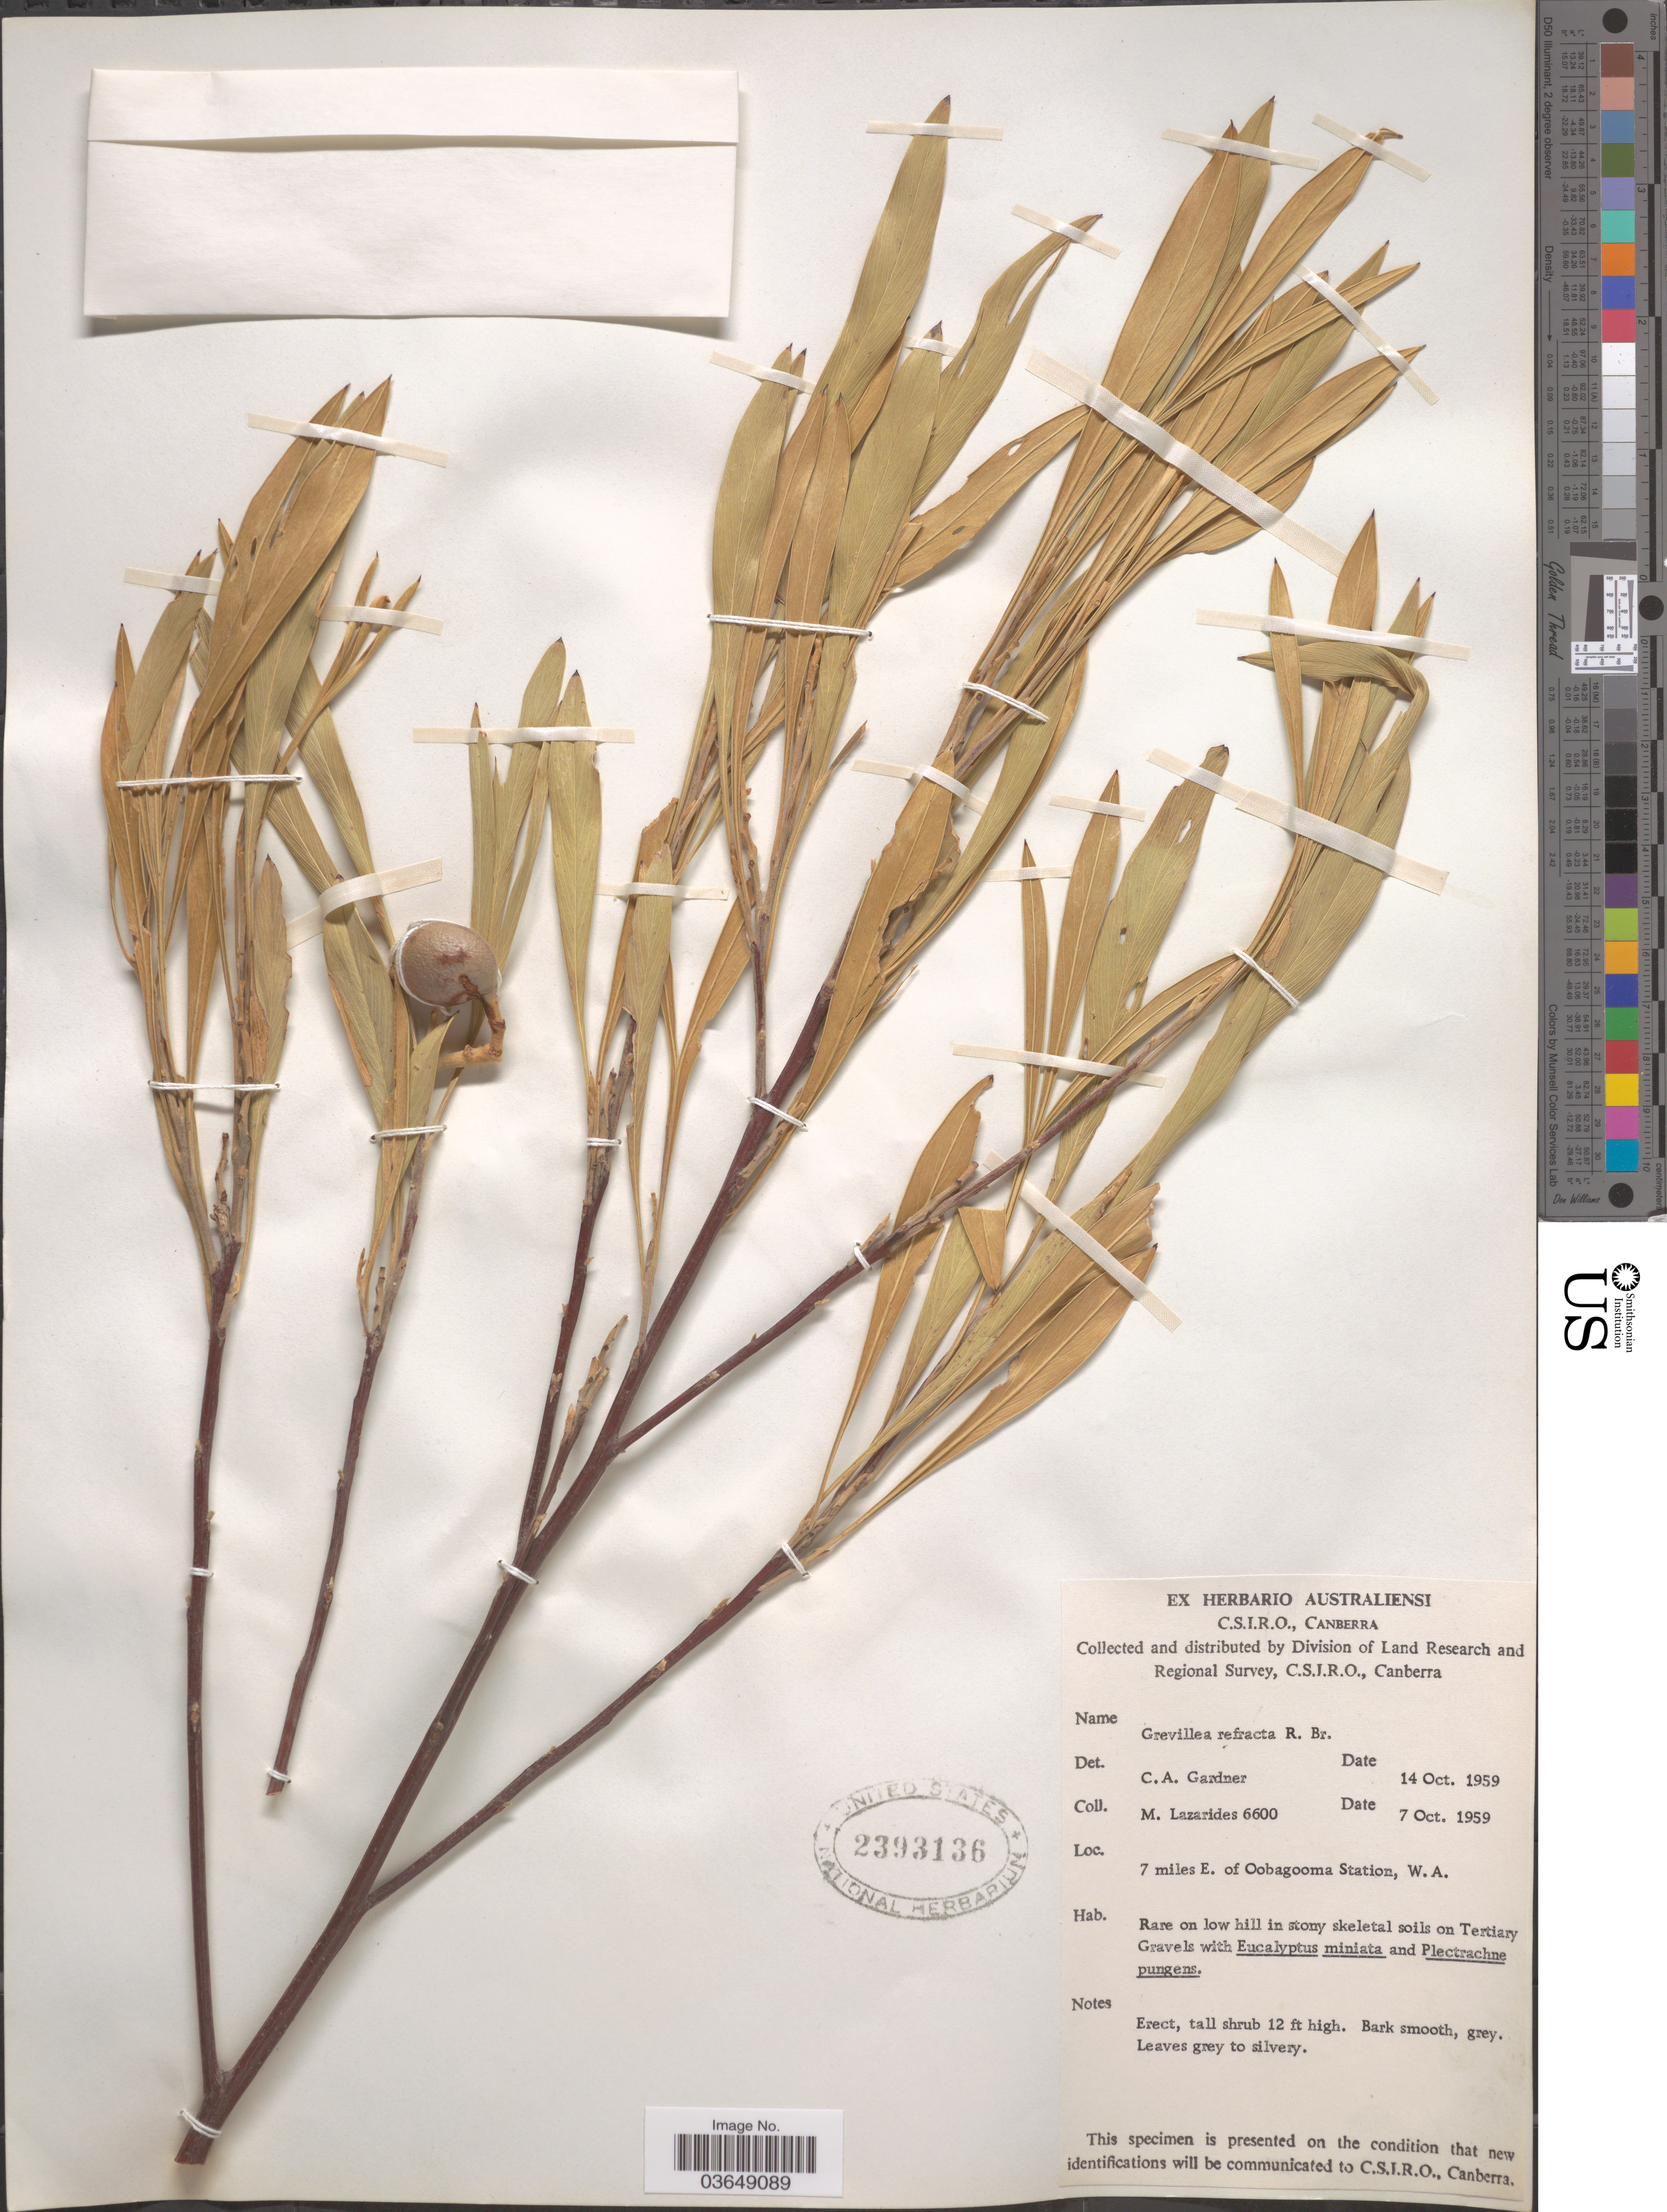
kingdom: Plantae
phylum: Tracheophyta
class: Magnoliopsida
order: Proteales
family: Proteaceae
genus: Grevillea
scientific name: Grevillea refracta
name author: R. Br.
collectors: M. Lazarides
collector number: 6600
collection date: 1959-10-07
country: Australia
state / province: Western Australia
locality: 7 miles E. of Oobagooma Station.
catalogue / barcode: US 2393136